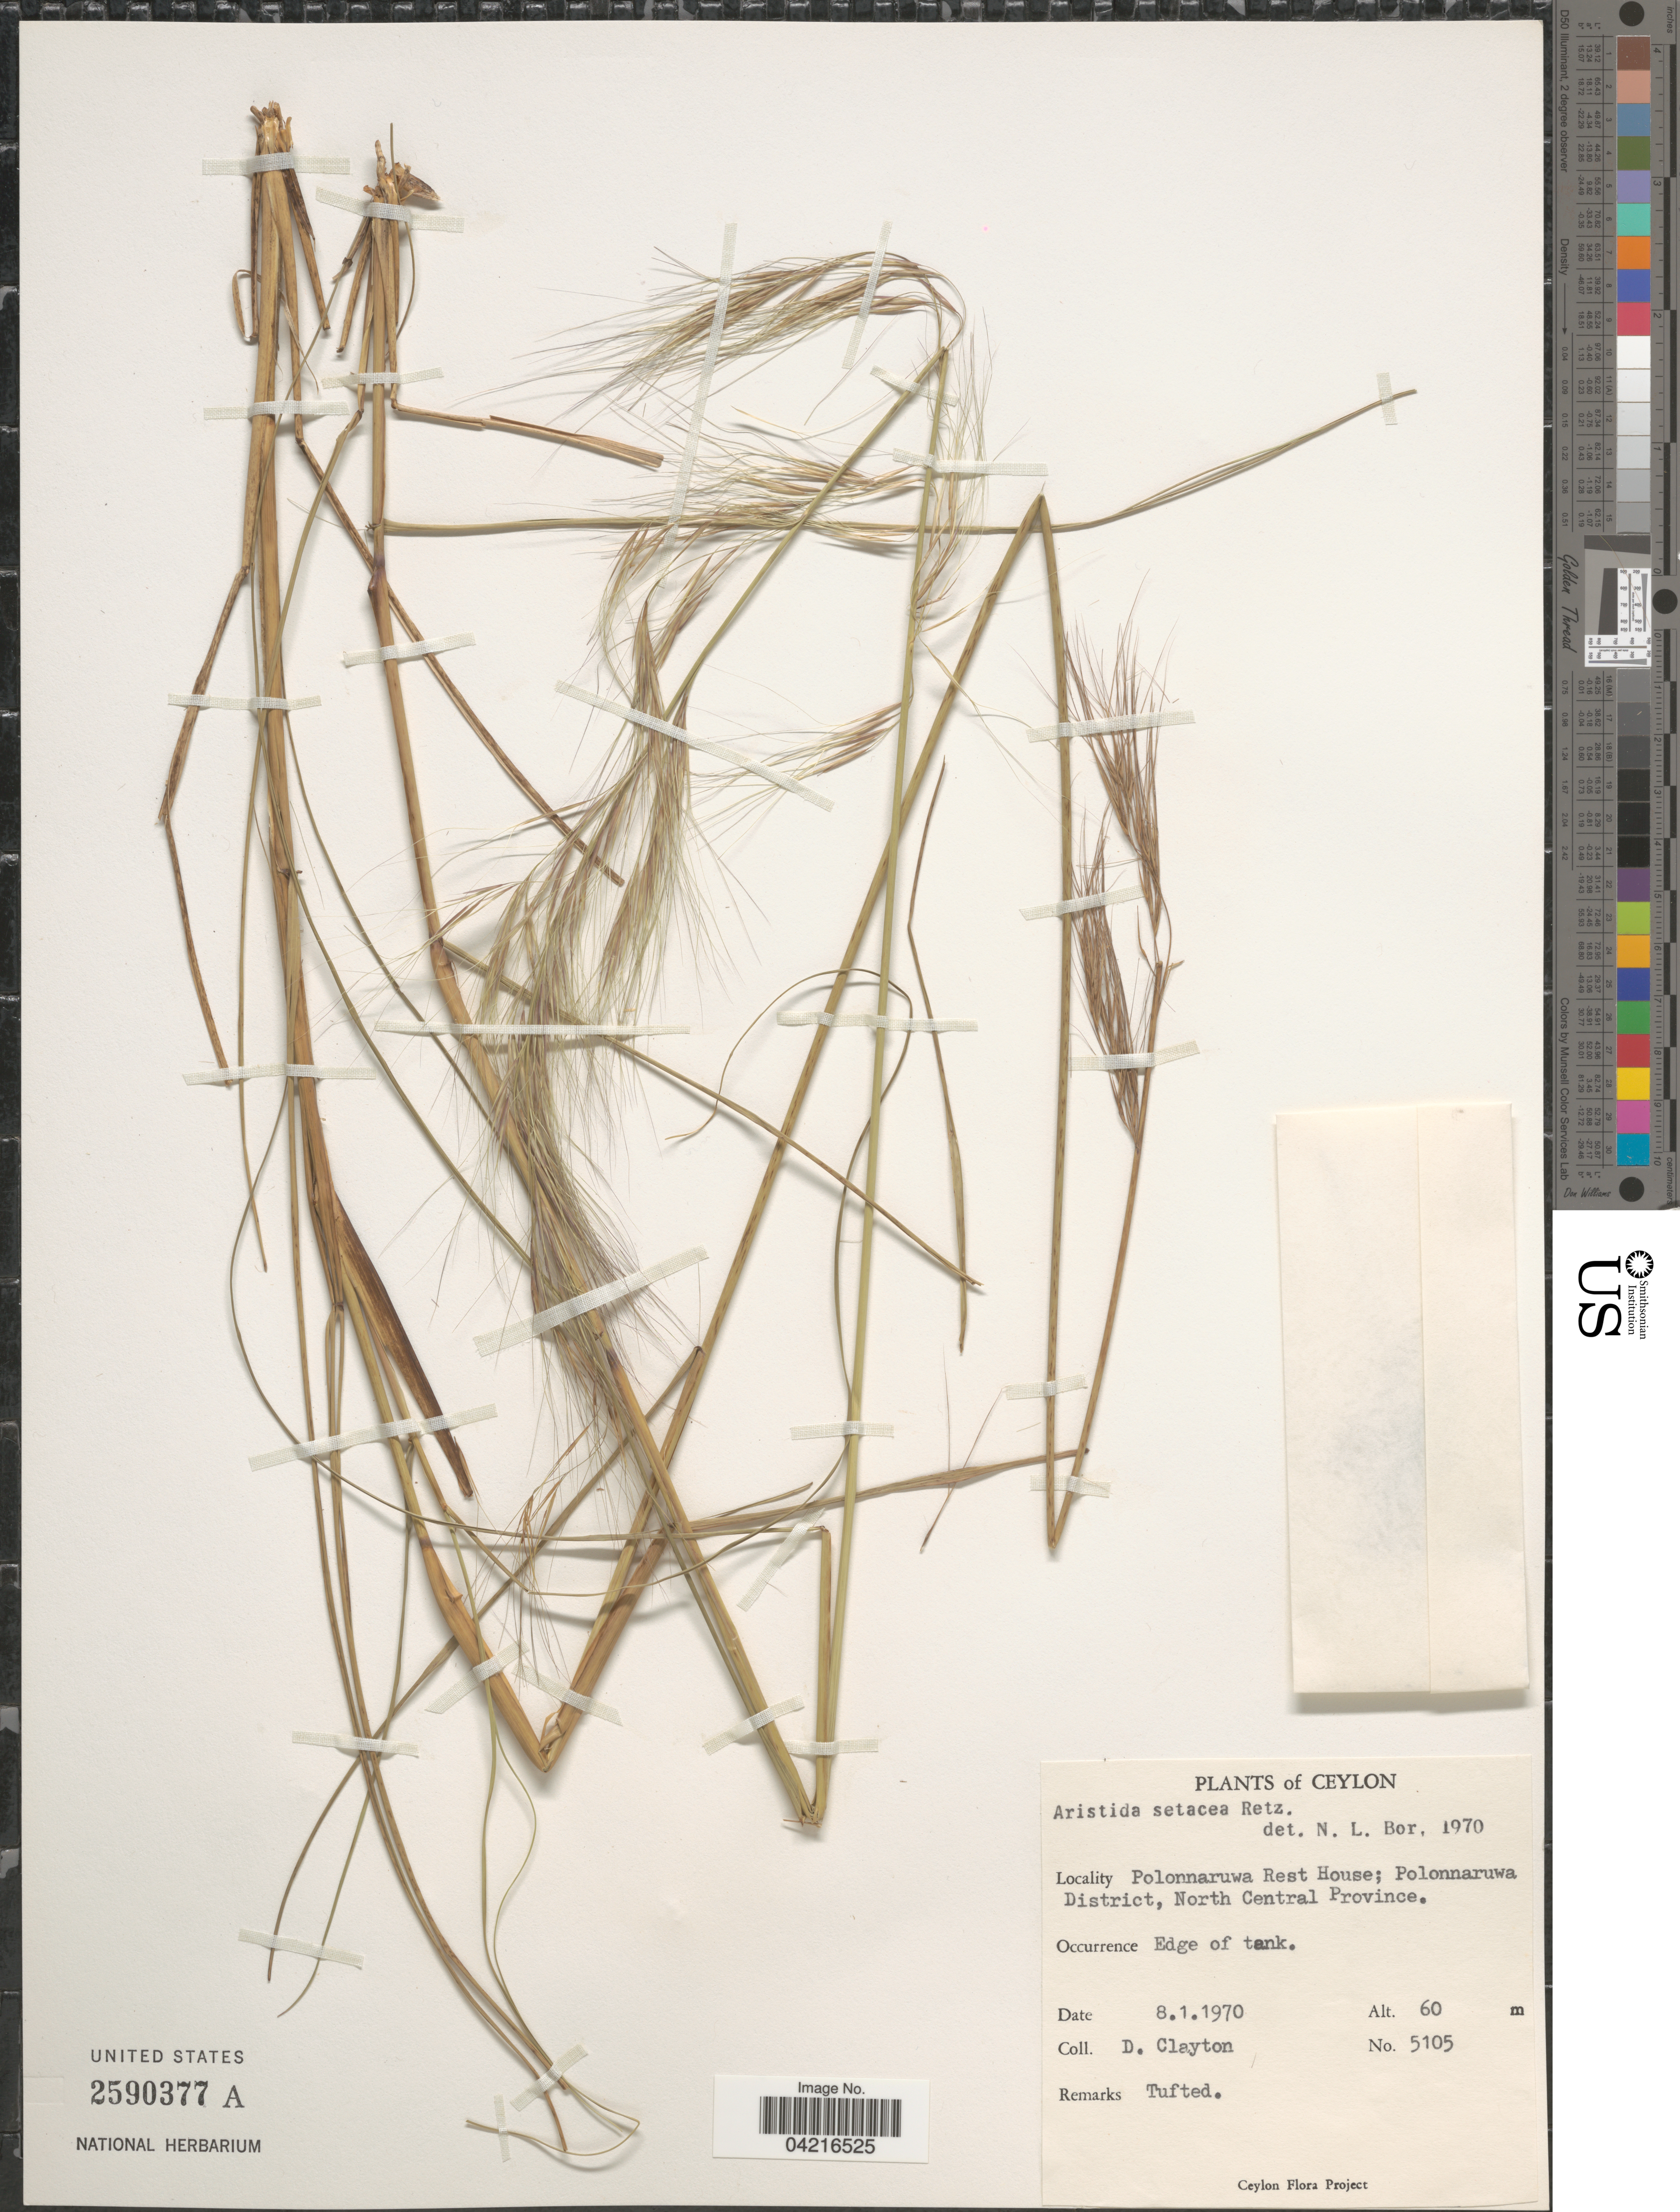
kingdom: Plantae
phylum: Tracheophyta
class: Liliopsida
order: Poales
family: Poaceae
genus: Aristida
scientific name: Aristida setacea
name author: Retz.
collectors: D. Clayton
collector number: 5105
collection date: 1970-01-08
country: Sri Lanka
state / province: North Central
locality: Ceylon. Polonnaruwa Rest House; Polonnaruwa District.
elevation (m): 60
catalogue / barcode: US 2590377A